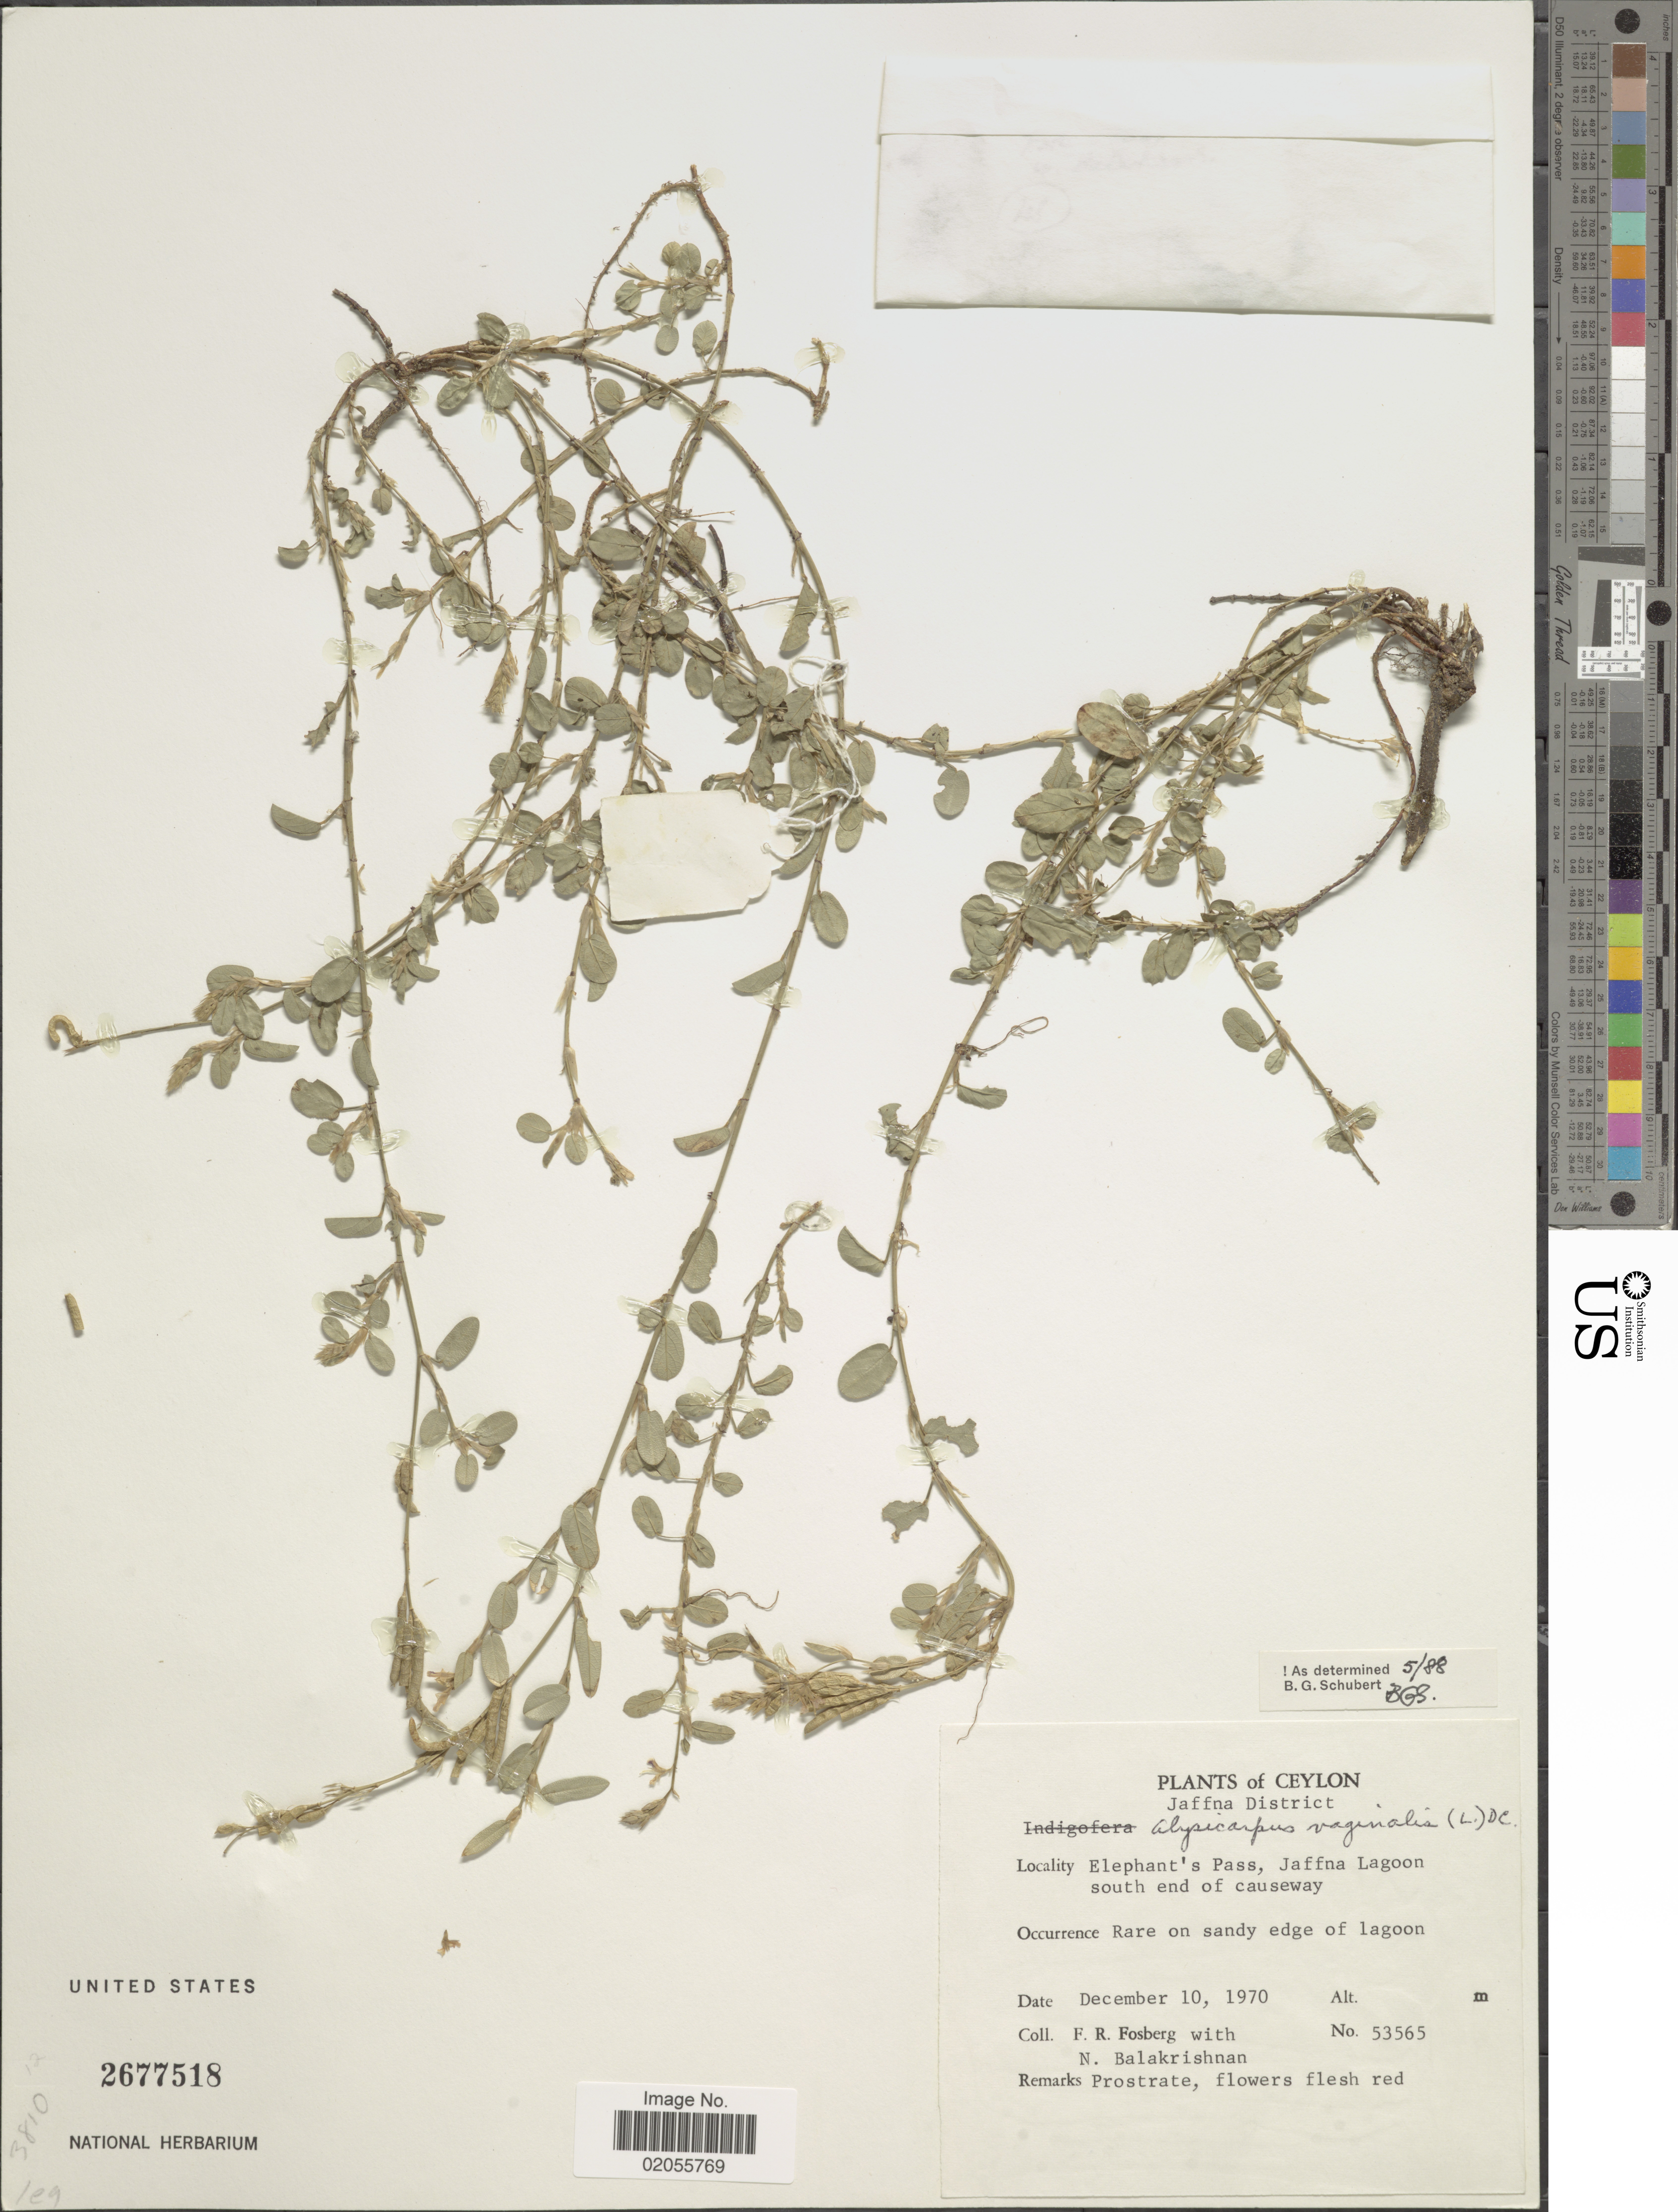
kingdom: Plantae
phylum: Tracheophyta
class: Magnoliopsida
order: Fabales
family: Fabaceae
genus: Alysicarpus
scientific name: Alysicarpus vaginalis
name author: (L.) DC.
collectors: F. R. Fosberg & N. Balakrishnan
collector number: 53565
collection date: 1970-12-10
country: Sri Lanka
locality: Ceylon, Jaffna District, Elephant's Pass, Jaffna Lagoon south end of causeway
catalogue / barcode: US 2677518